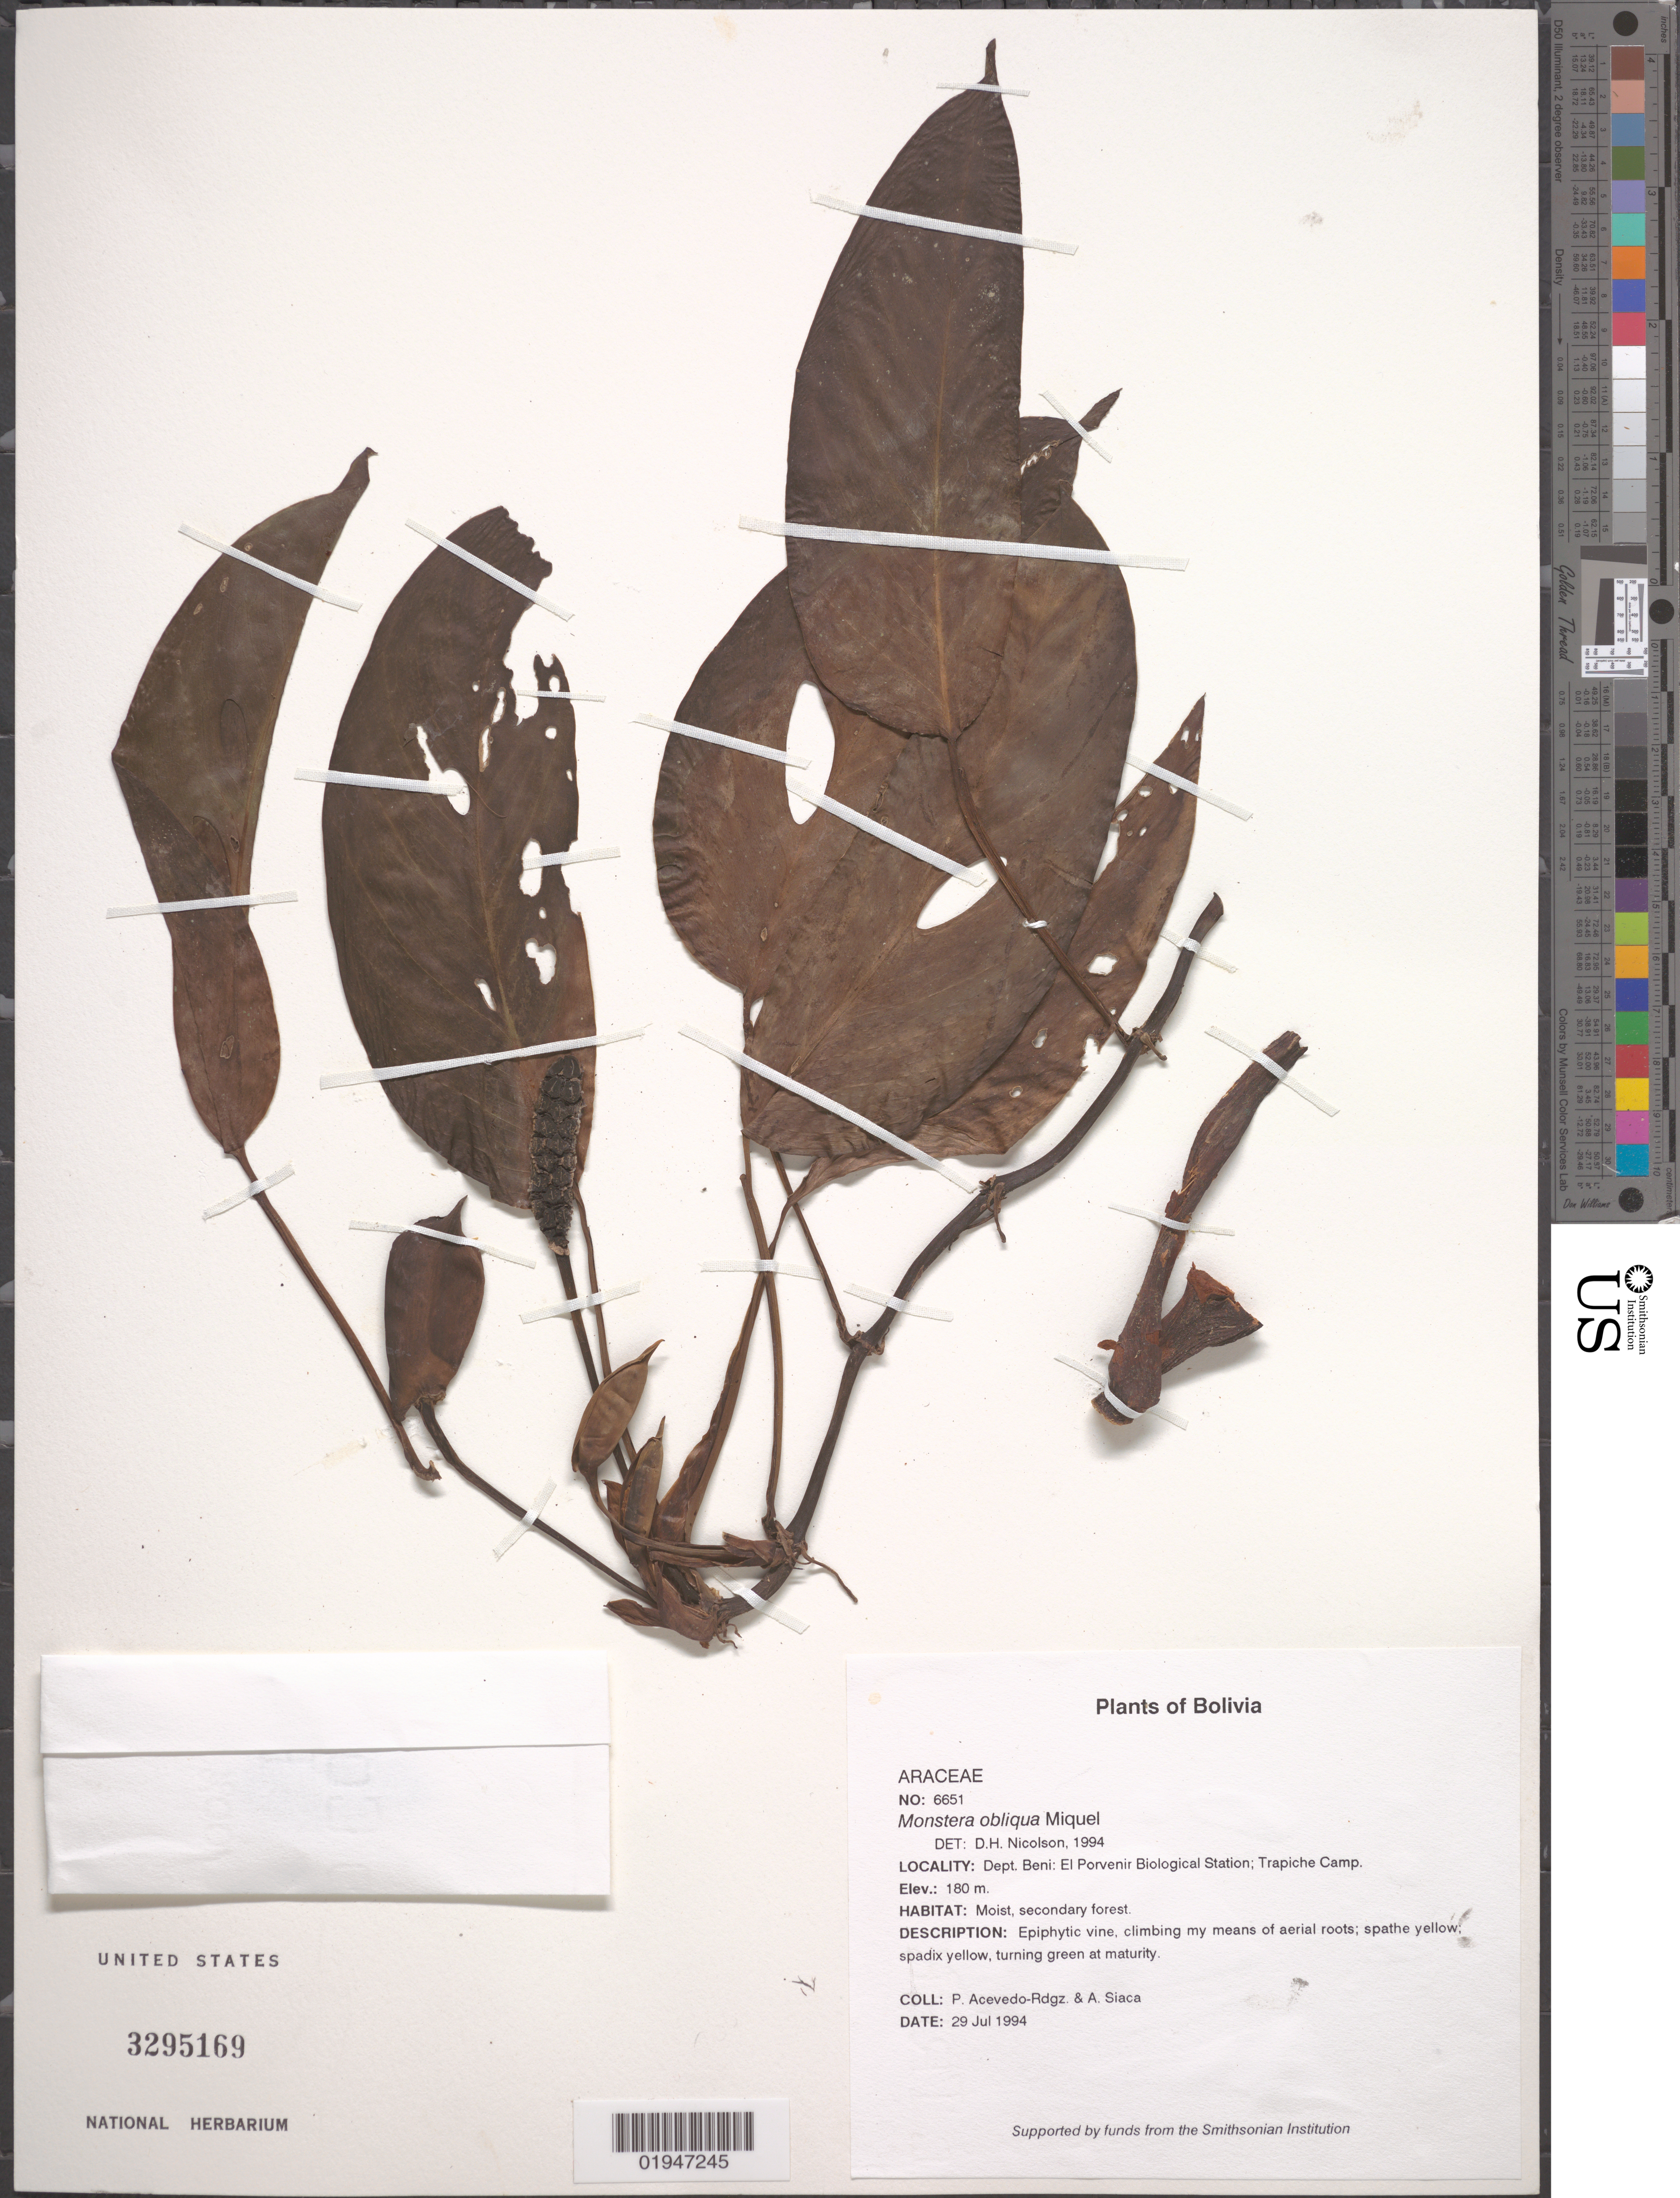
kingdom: Plantae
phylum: Tracheophyta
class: Liliopsida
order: Alismatales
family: Araceae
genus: Monstera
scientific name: Monstera obliqua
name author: Miq.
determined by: Nicolson, Dan H.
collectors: P. Acevedo-Rodr. & A. Siaca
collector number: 6651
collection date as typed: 29 Jul 1994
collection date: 1994-07-29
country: Bolivia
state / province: Beni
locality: Depart. Beni, El Porvenir Biological Station. Trapiche Camp.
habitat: Moist, secondary forest.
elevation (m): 180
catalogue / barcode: US 3295169